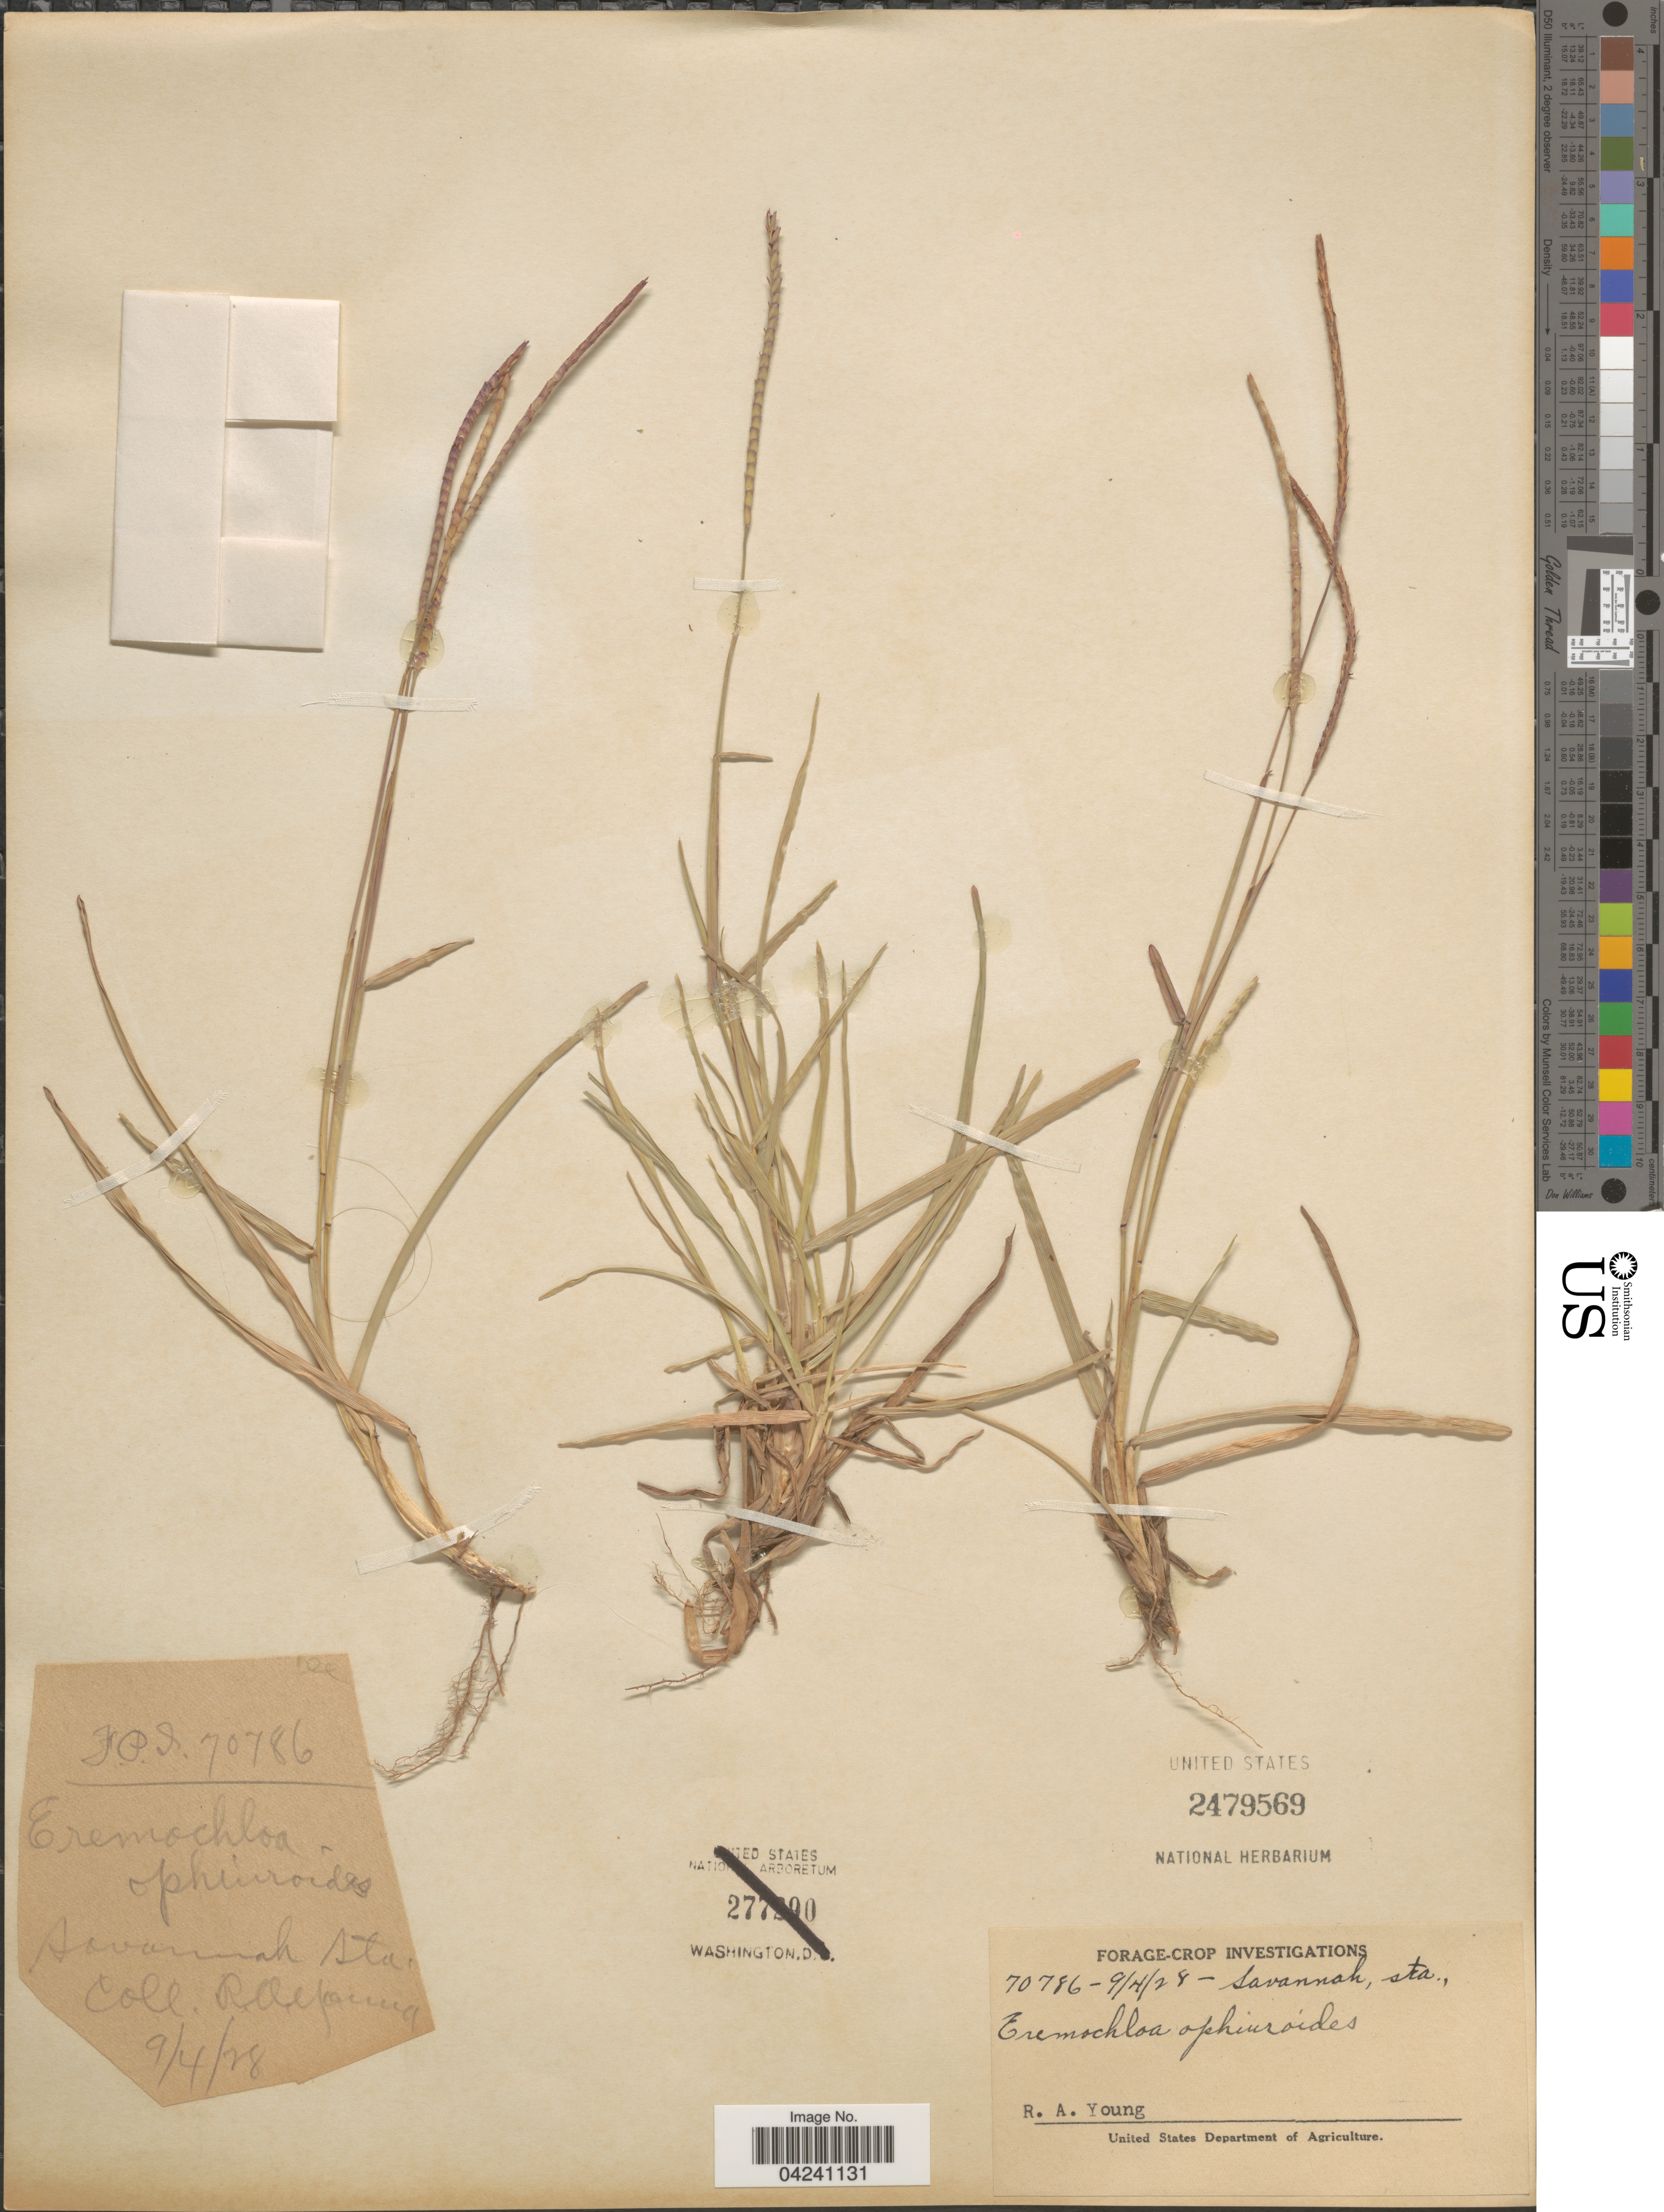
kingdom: Plantae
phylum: Tracheophyta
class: Liliopsida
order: Poales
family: Poaceae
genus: Eremochloa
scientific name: Eremochloa ophiuroides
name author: (Munro) Hack.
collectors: R. A. Young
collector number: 70786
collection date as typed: Transcribed d/m/y: 9/4/28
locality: Savannah, Sta.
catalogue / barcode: US 2479569